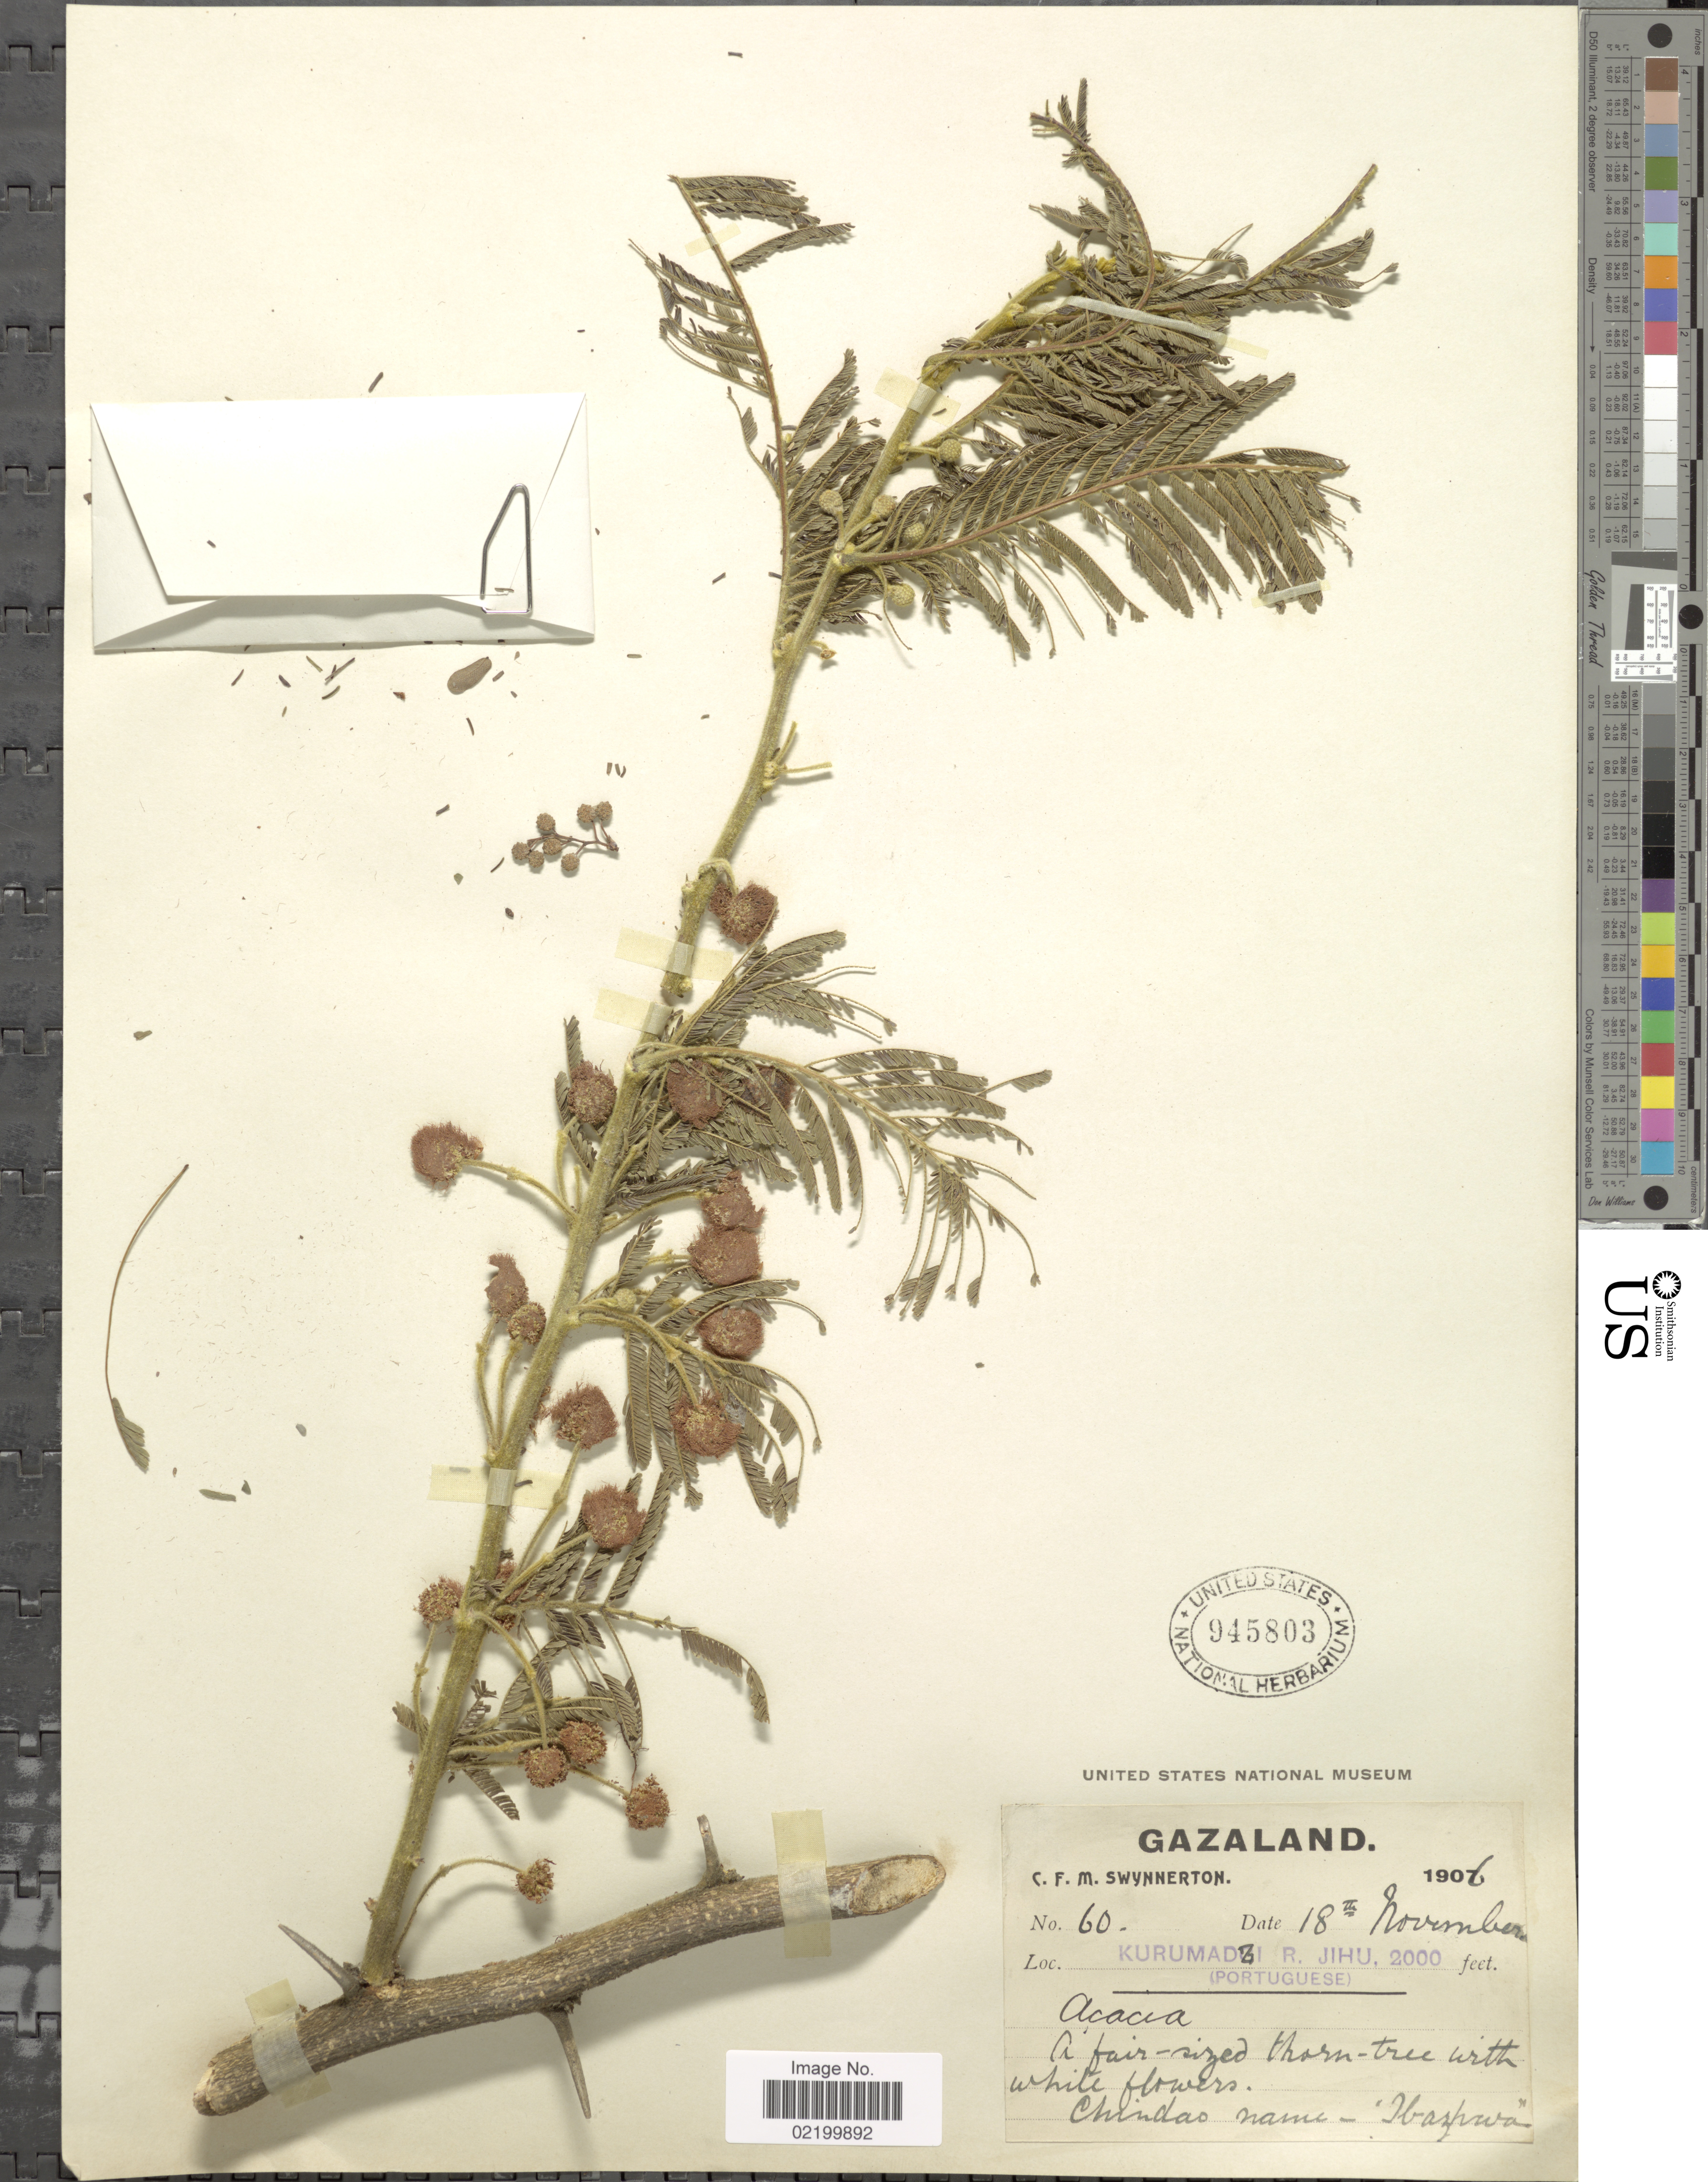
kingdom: Plantae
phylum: Tracheophyta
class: Magnoliopsida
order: Fabales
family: Fabaceae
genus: Vachellia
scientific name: Vachellia sieberiana var. woodii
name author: (Burtt Davy) Kyal. & Boatwr.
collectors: C. Swynnerton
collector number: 60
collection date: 1906-11-18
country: Mozambique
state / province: Gaza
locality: Gazaland. Kurumadzi R. Jihu (Portuguese)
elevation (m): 610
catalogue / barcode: US 945803